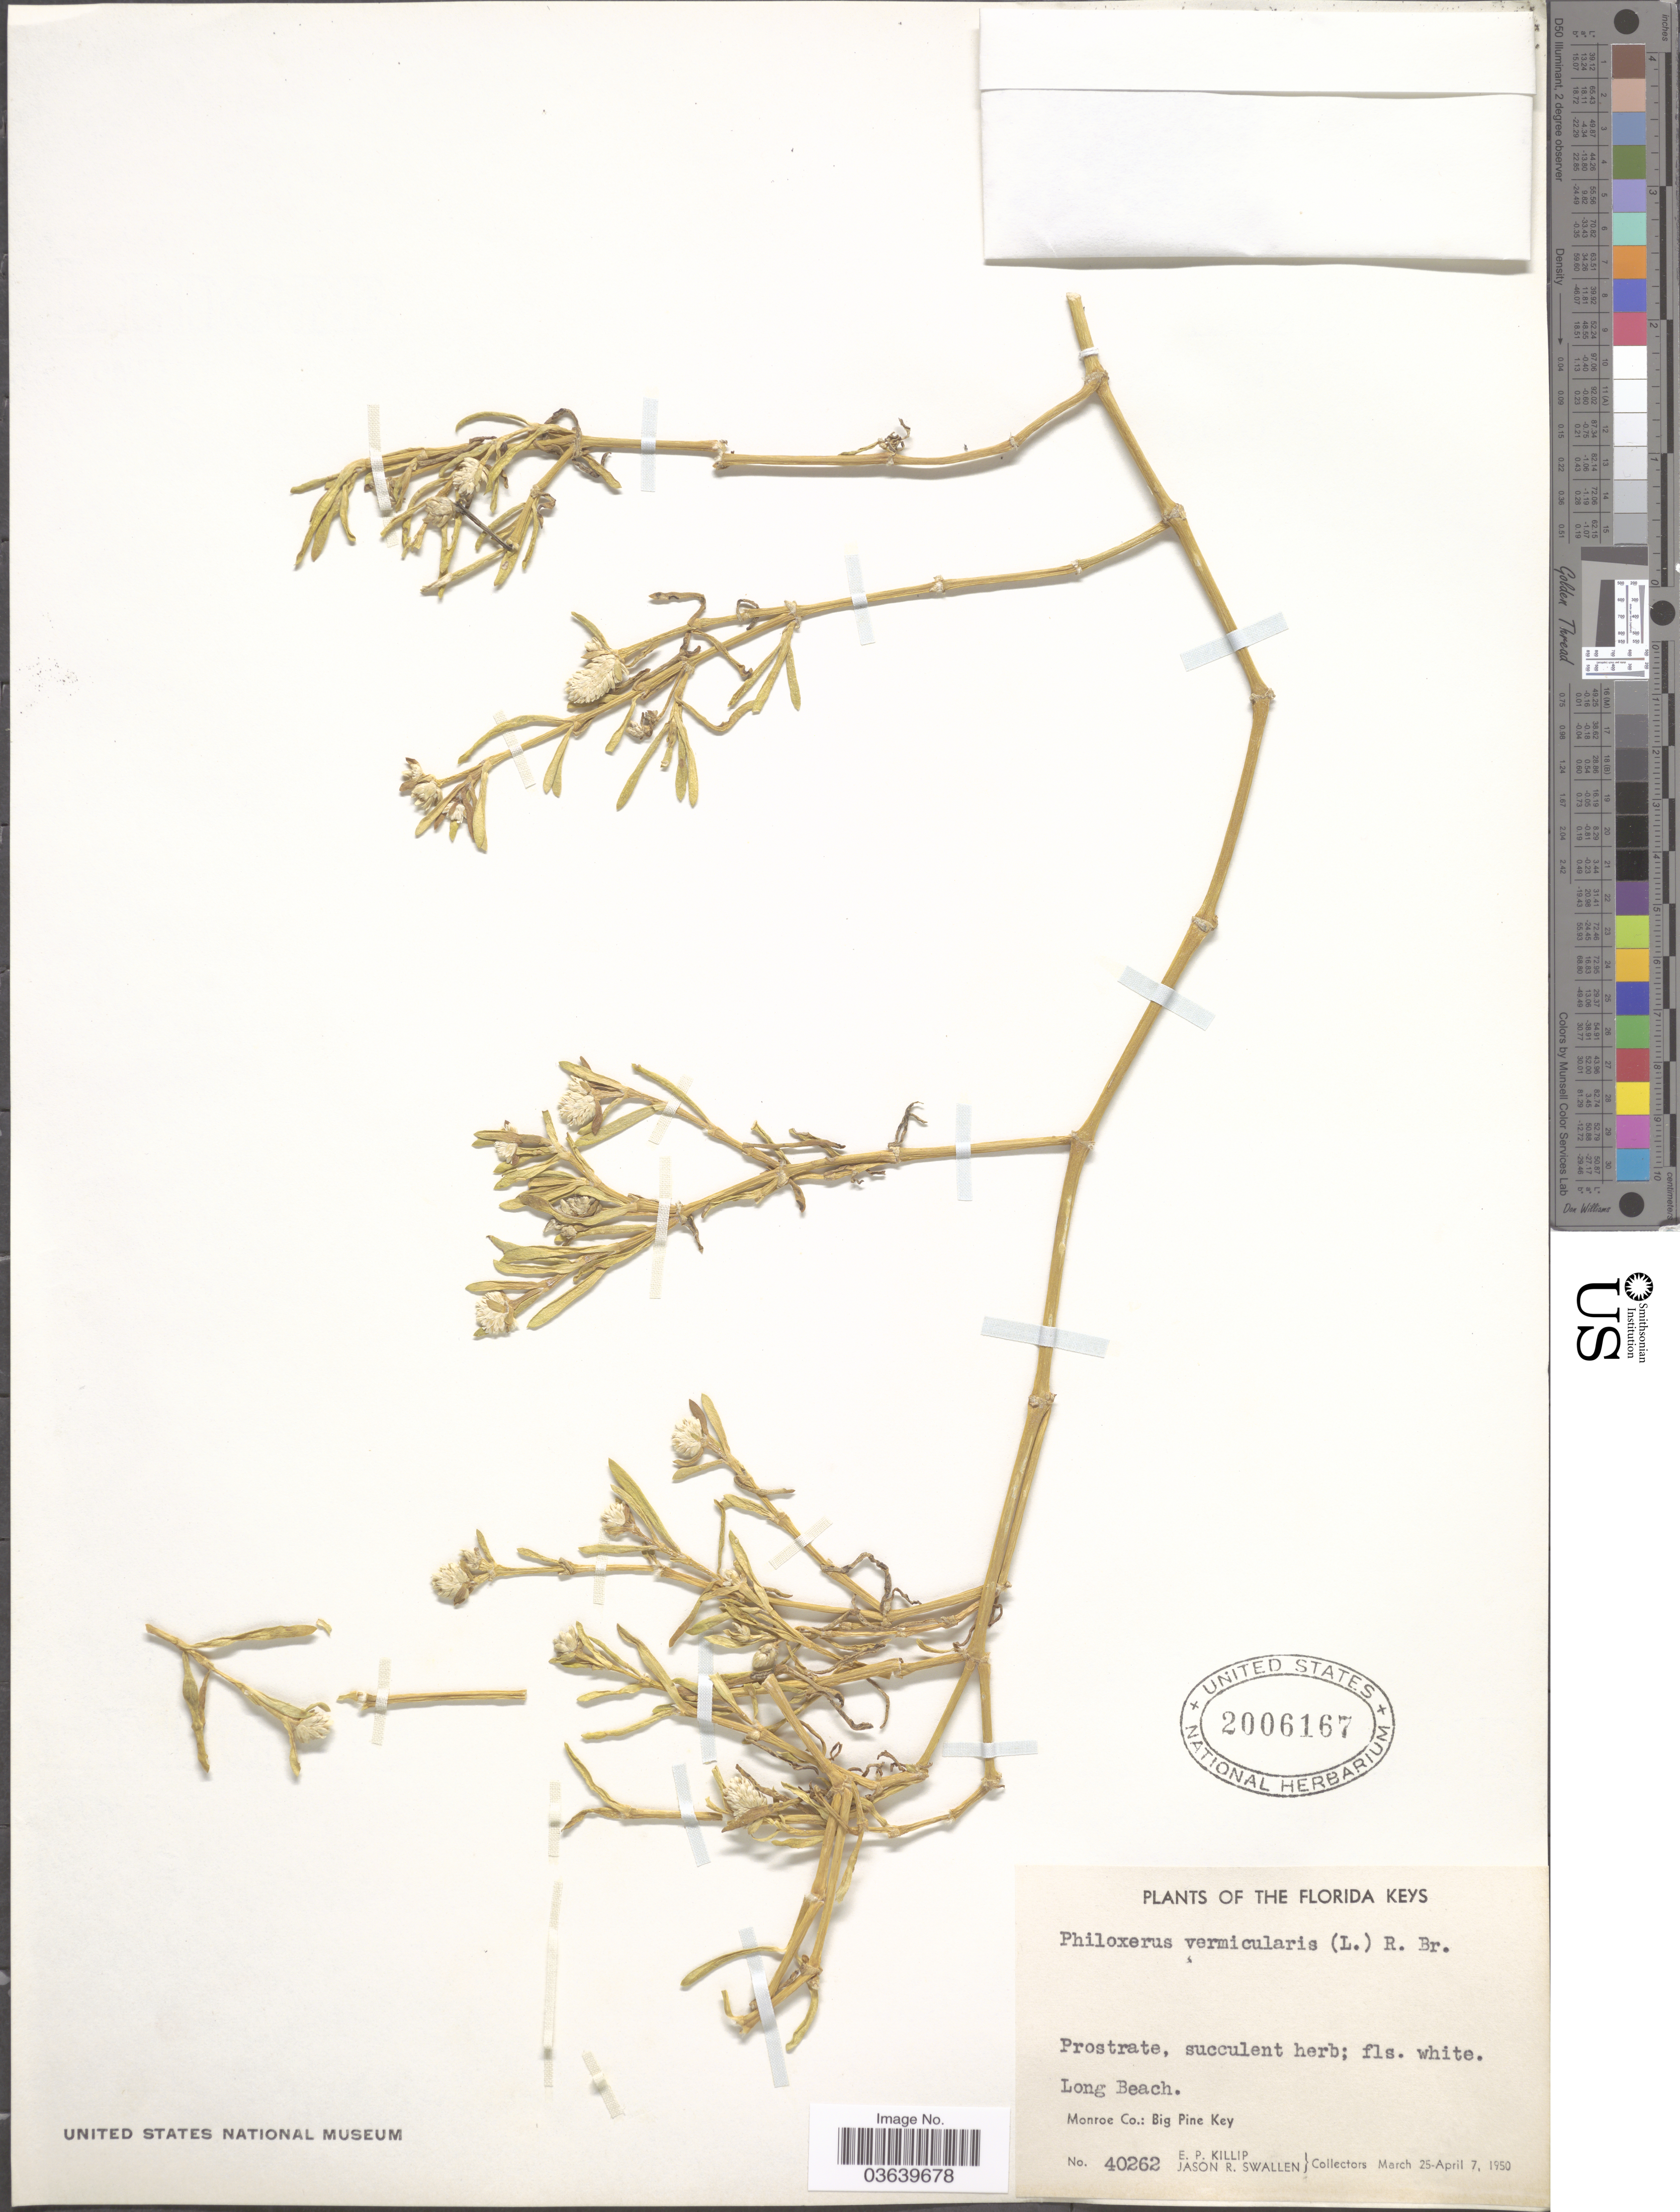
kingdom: Plantae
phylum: Tracheophyta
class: Magnoliopsida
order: Caryophyllales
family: Amaranthaceae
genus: Gomphrena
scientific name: Gomphrena vermicularis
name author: L.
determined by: Strong, Mark T., (BOT), Smithsonian Institution - National Museum of Natural History (UNITED STATES)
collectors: E. P. Killip & J. R. Swallen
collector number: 40262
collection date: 1950-03-25/1950-04-07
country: United States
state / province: Florida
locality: The Florida Keys, Long Beach. Monroe Co.: Big Pine Key.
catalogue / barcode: US 2006167